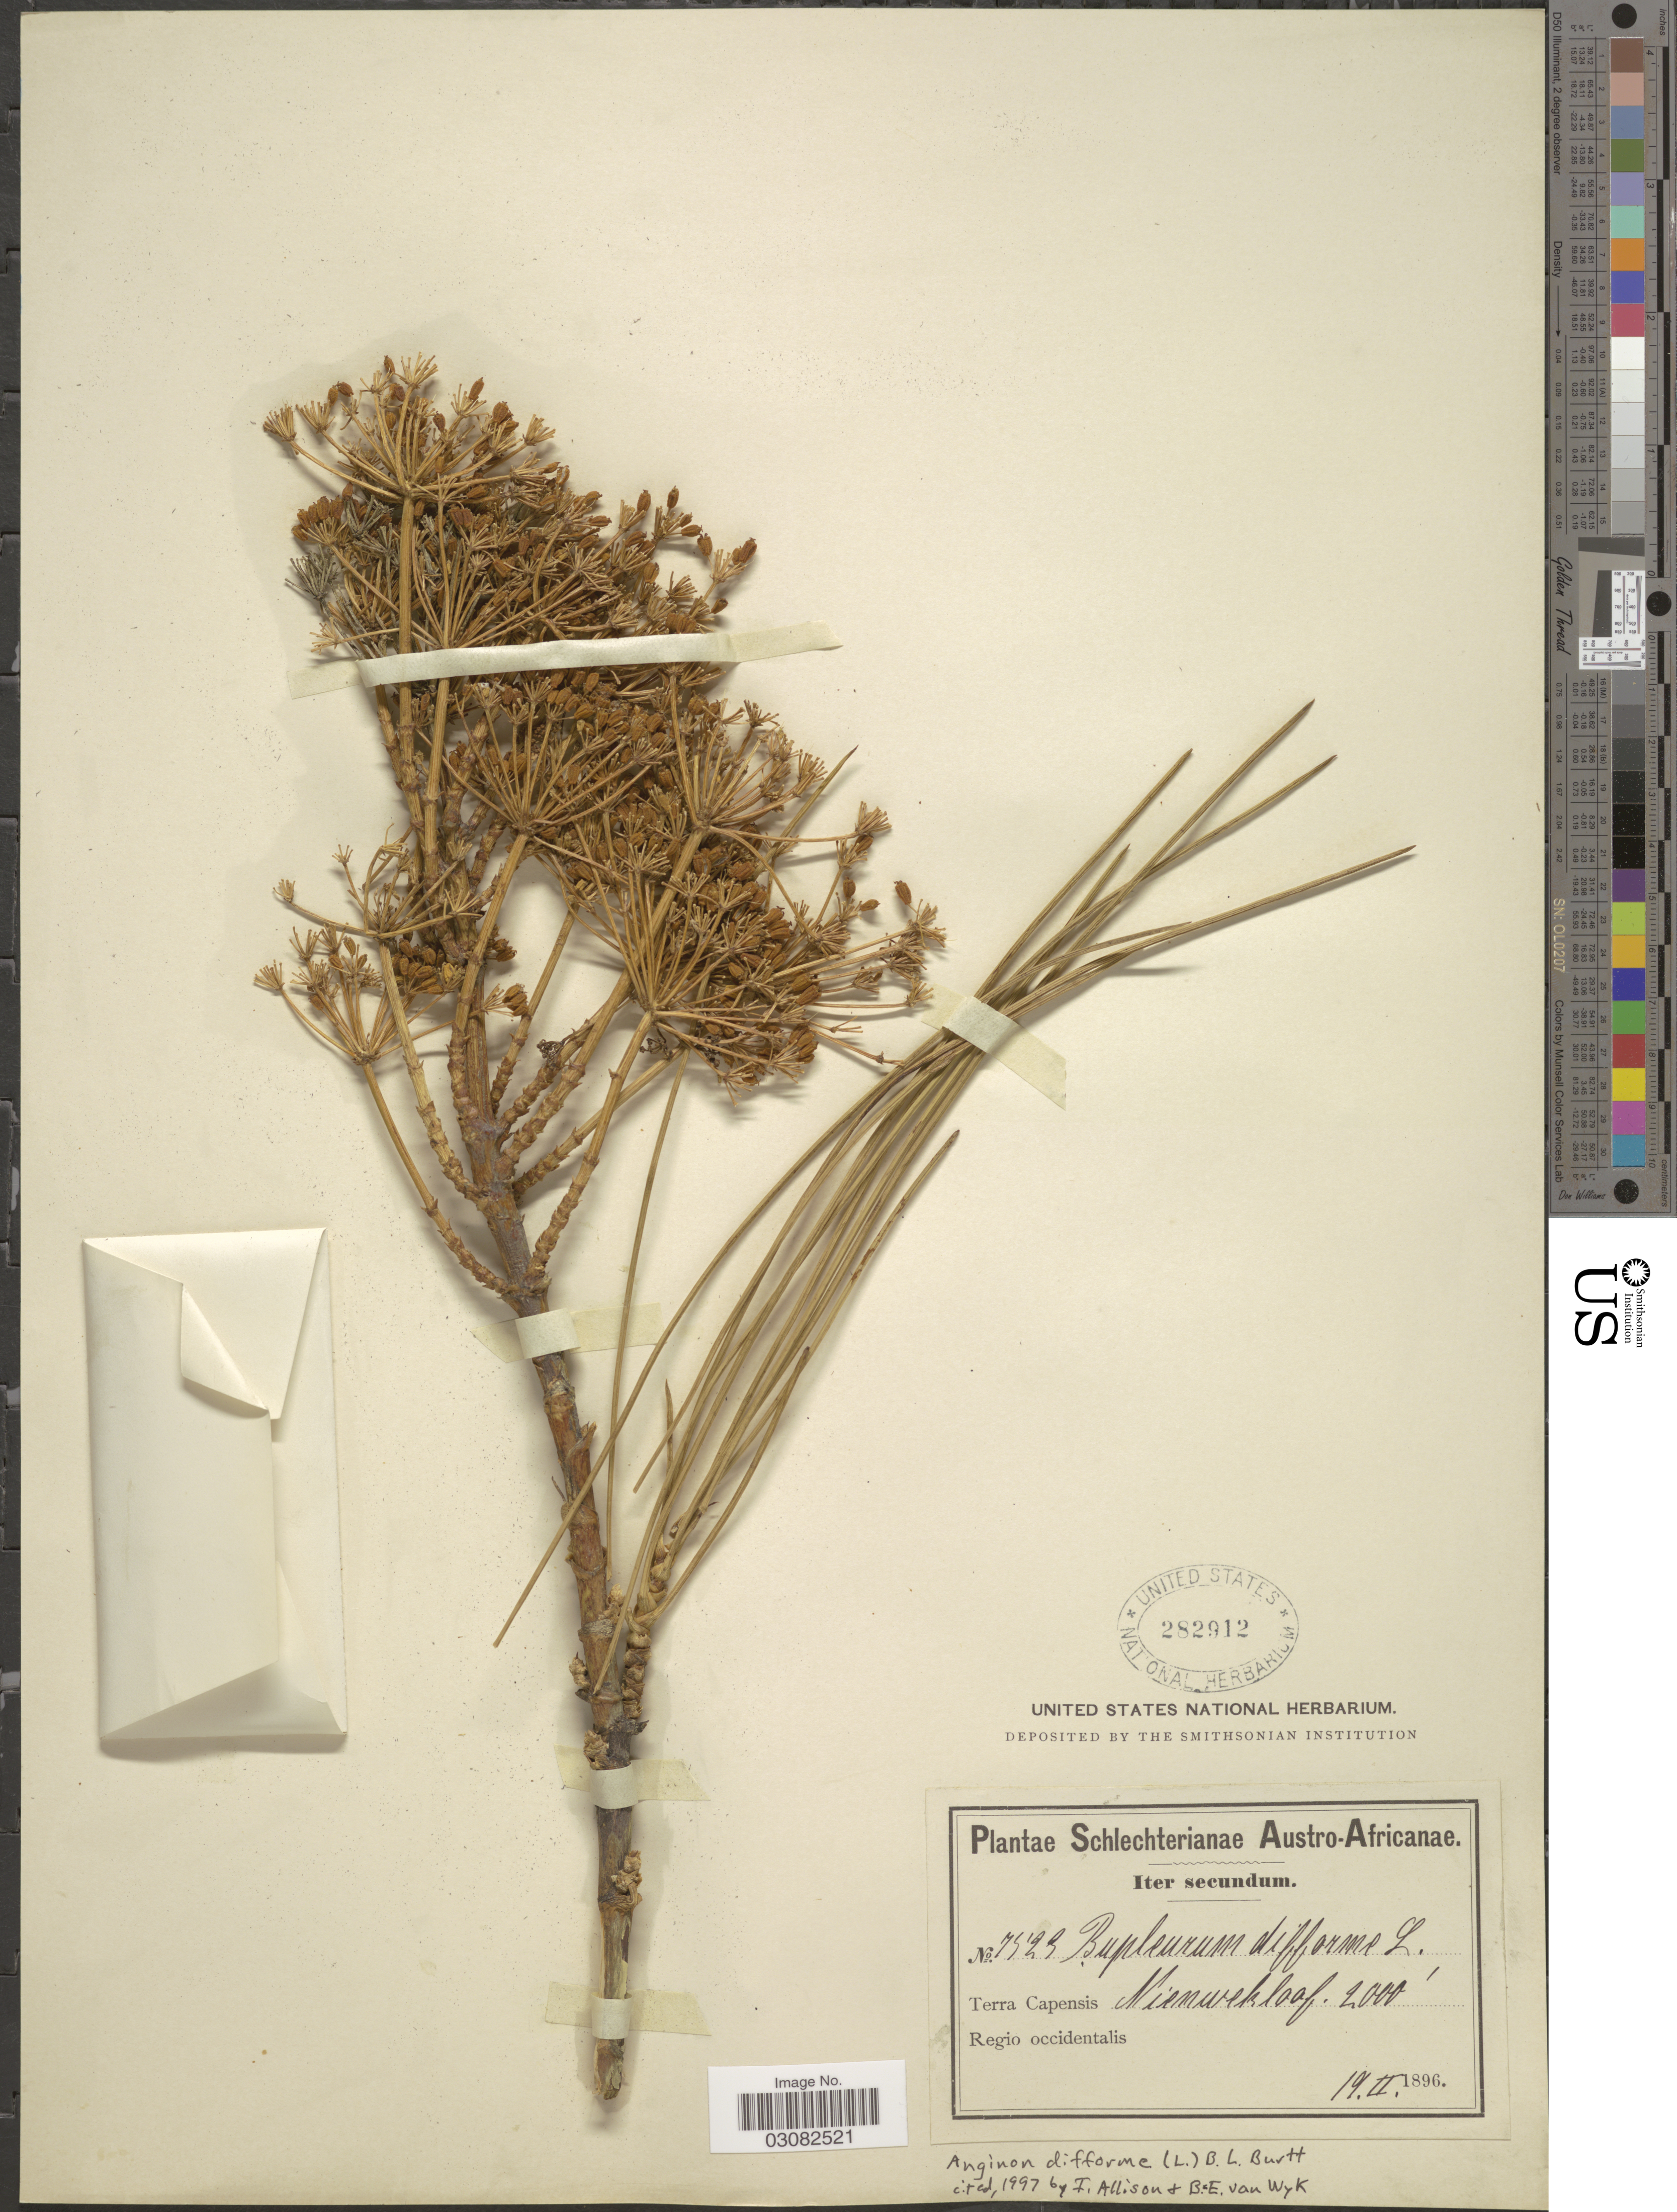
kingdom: Plantae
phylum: Tracheophyta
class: Magnoliopsida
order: Apiales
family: Apiaceae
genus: Anginon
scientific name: Anginon difforme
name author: (L.) B.L. Burtt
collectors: Schlechter, --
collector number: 7322*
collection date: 1896-02-19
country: South Africa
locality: Austro-Africanae. Terra Capensis. Nieuwekloof. Regio occidentalis.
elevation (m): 610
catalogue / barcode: US 282912